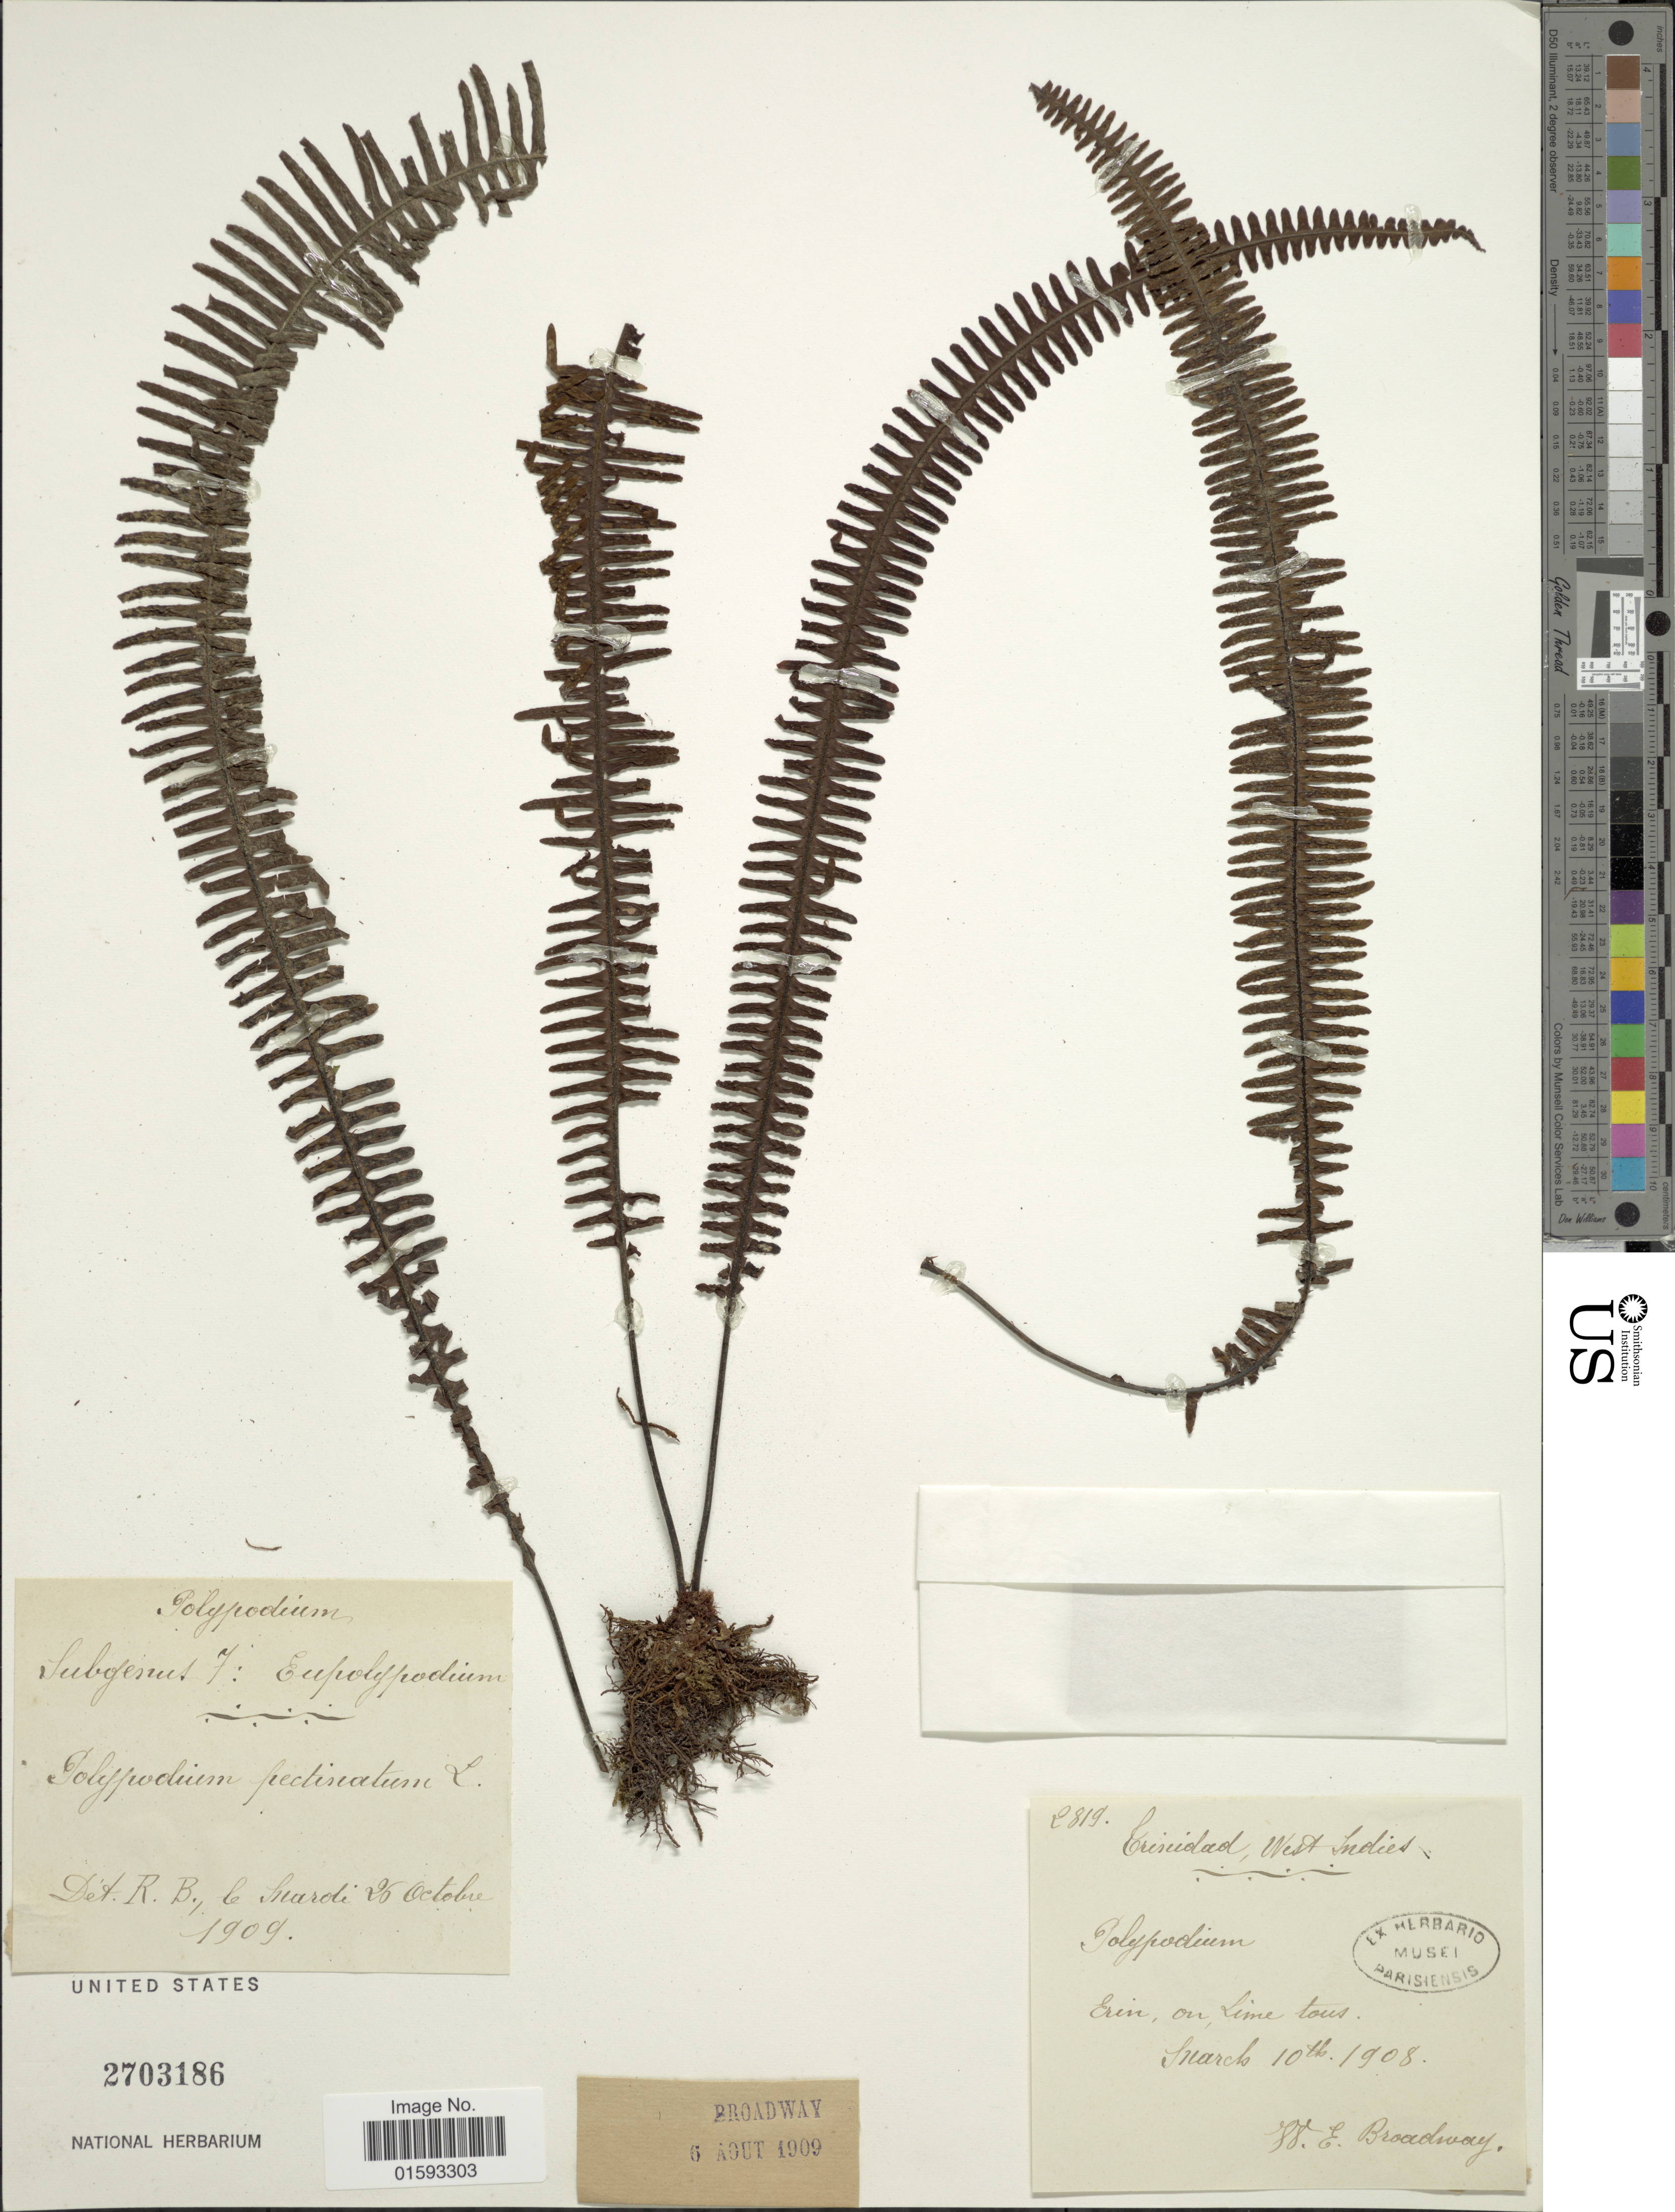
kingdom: Plantae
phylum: Tracheophyta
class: Polypodiopsida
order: Polypodiales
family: Polypodiaceae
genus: Pecluma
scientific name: Pecluma pectinata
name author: (L.) M.G. Price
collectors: W. E. Broadway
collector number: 2819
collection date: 1908-03-10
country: Trinidad and Tobago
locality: Trinidad, Erin on lime tous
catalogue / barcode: US 2703186